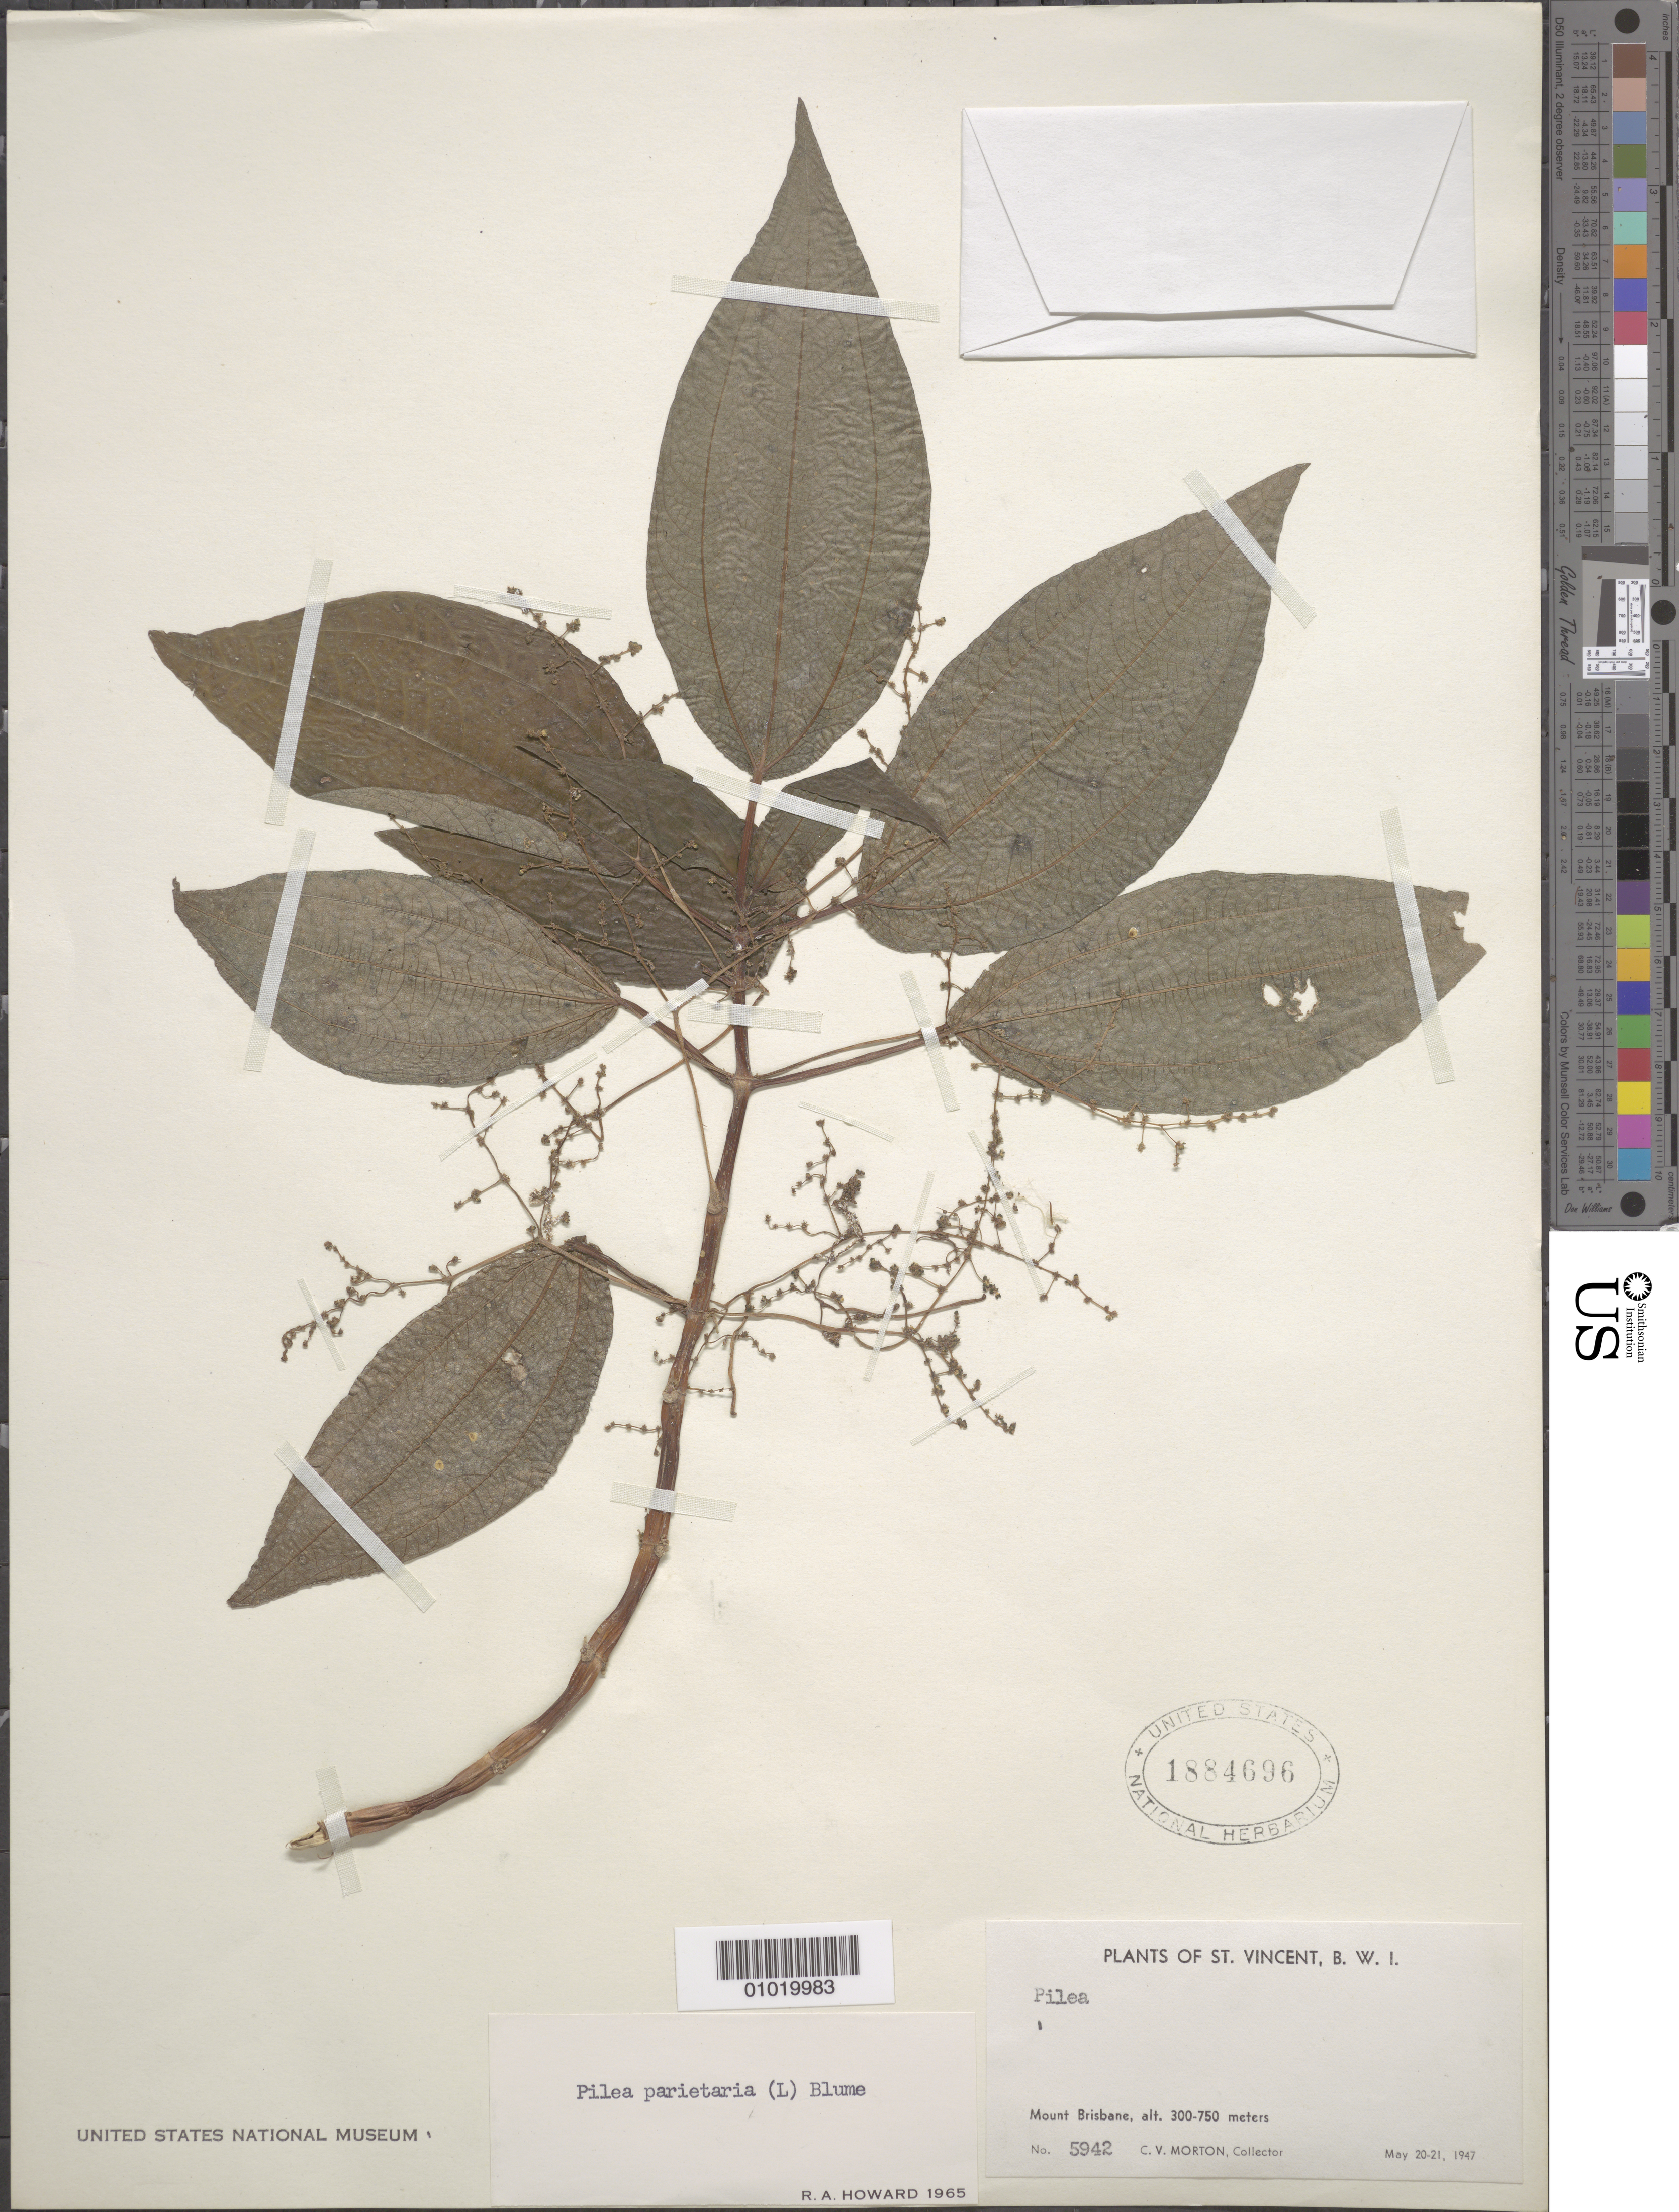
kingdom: Plantae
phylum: Tracheophyta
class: Magnoliopsida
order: Rosales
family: Urticaceae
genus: Pilea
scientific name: Pilea parietaria var. parietaria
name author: (L.) Blume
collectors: C. V. Morton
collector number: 5942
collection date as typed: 20 May 1947 to 21 May 1947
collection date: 1947-05-20/1947-05-21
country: St. Vincent - Grenadines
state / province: Saint David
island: St. Vincent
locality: Mount Brisbane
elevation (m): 300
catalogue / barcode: US 1884696